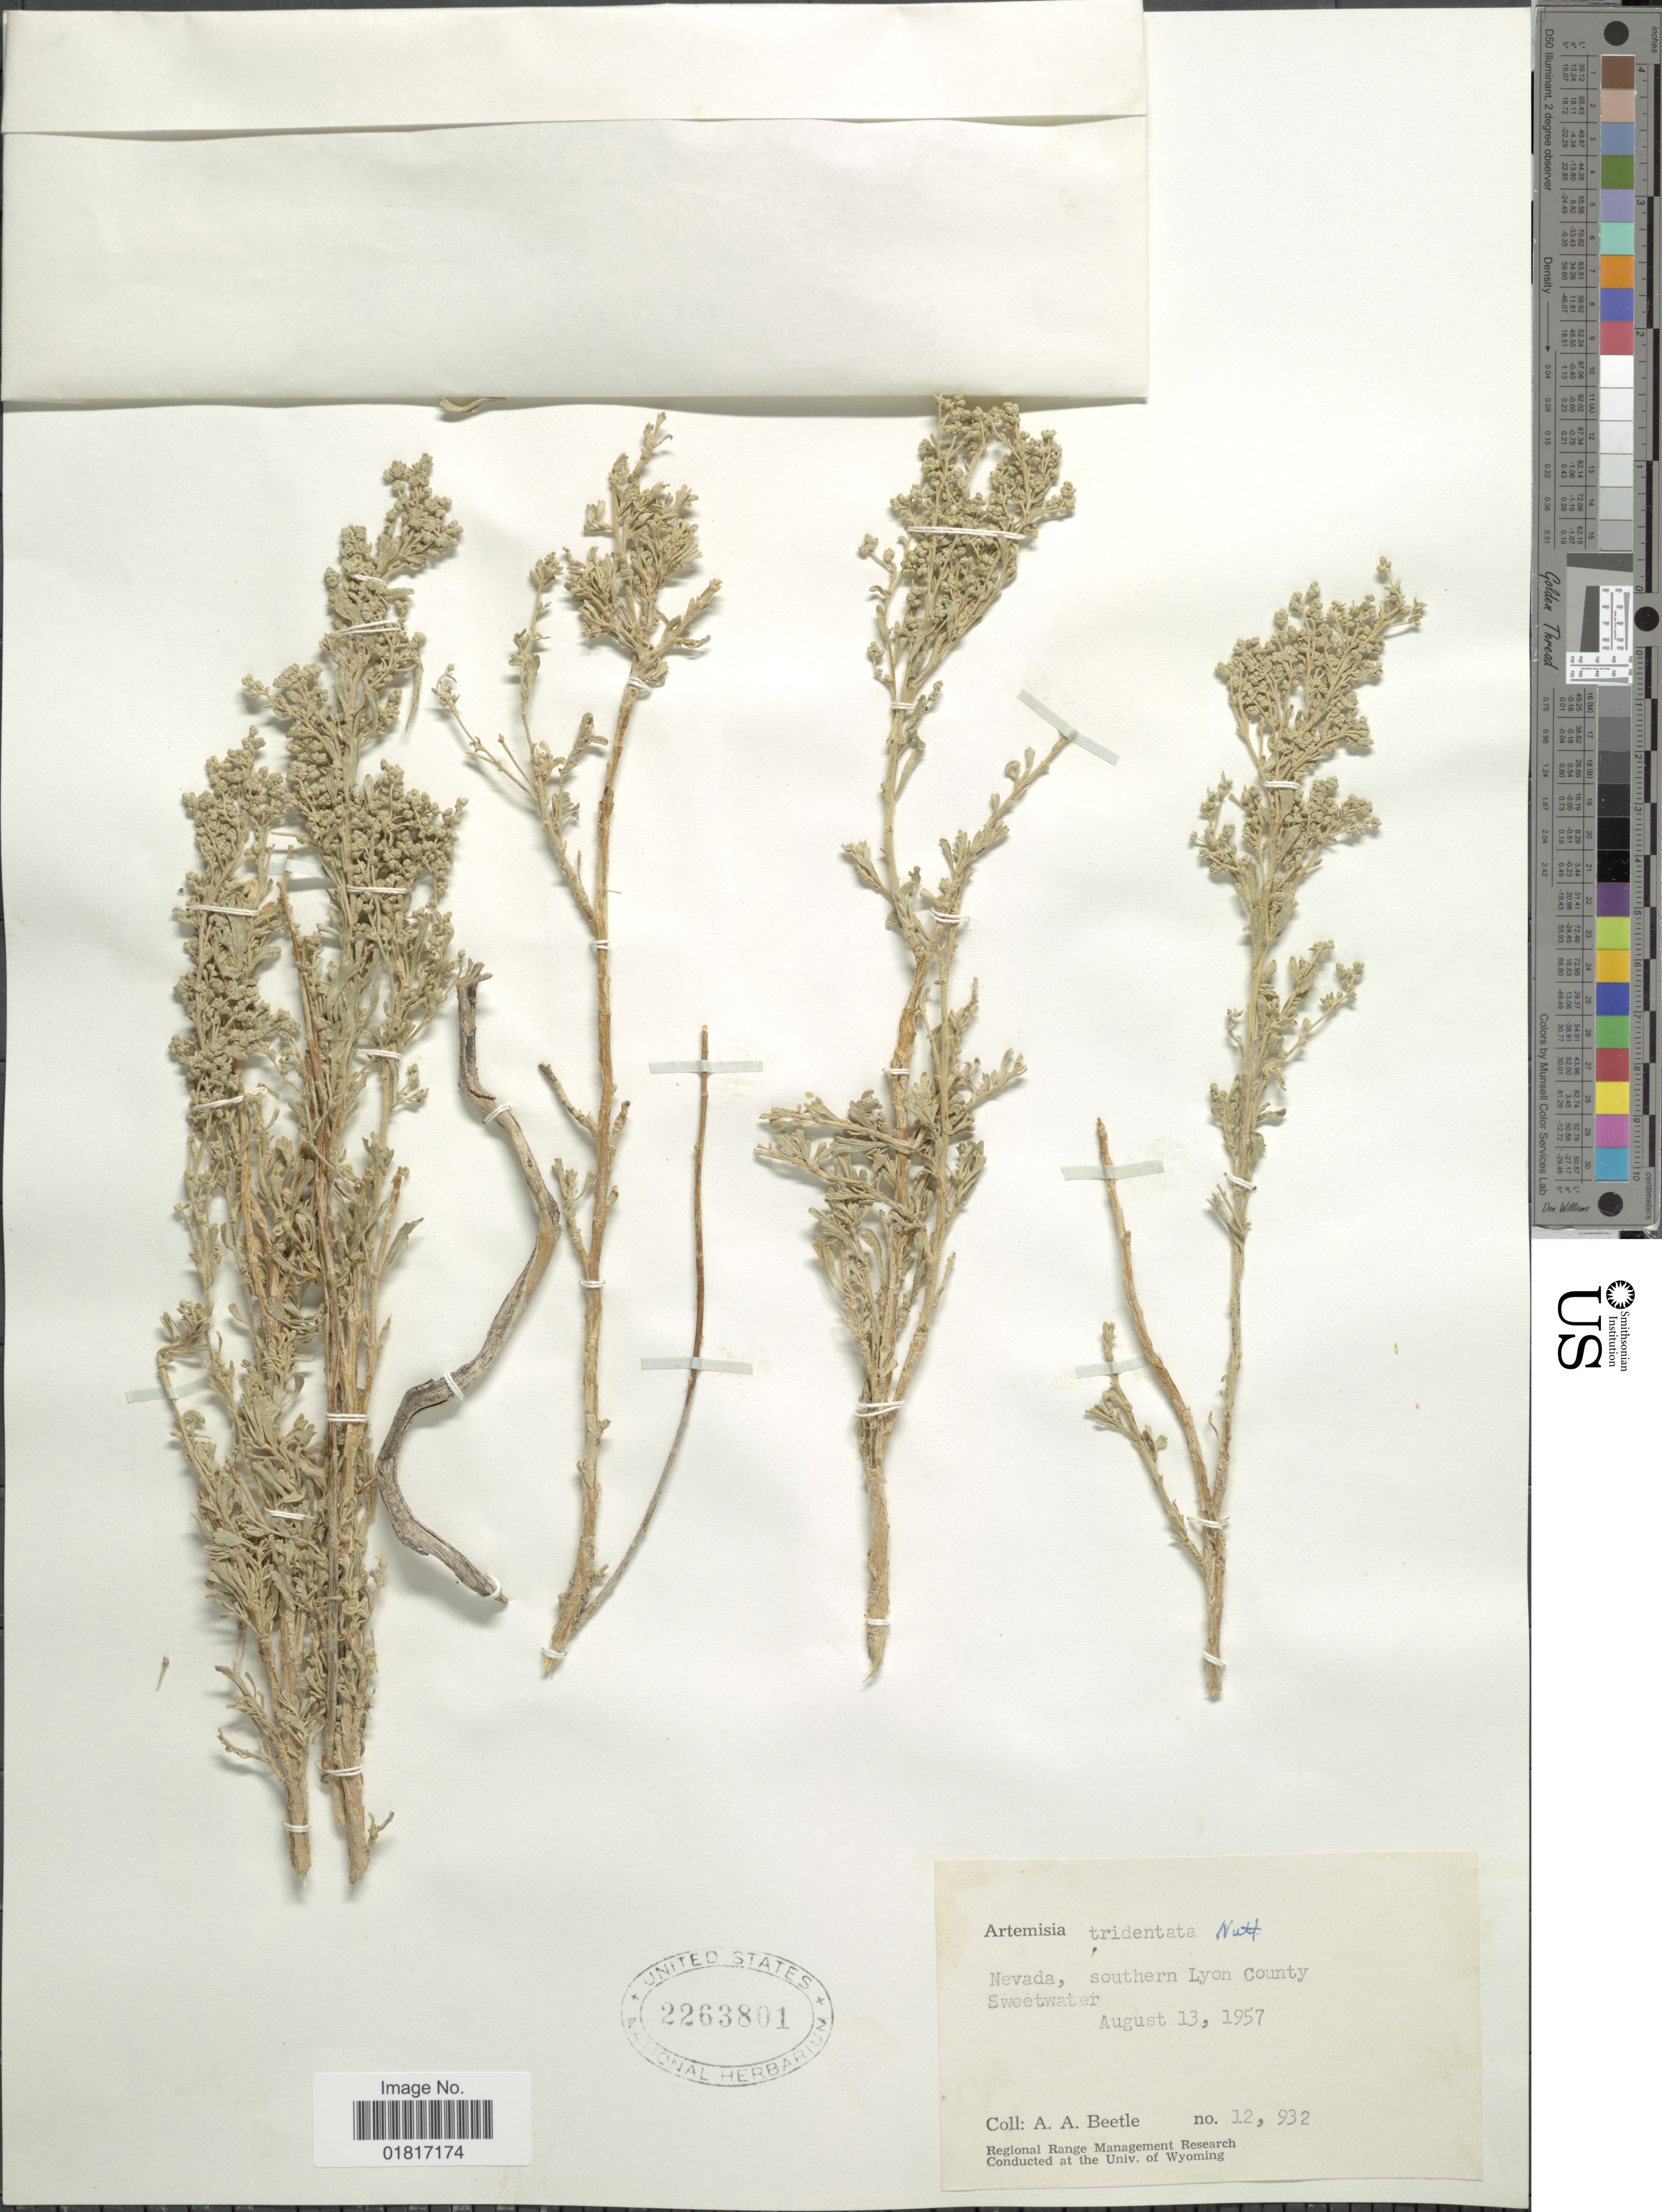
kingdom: Plantae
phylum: Tracheophyta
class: Magnoliopsida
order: Asterales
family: Asteraceae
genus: Artemisia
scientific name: Artemisia tridentata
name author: Nutt.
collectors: A. A. Beetle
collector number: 12932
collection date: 1957-08-13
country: United States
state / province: Nevada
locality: Southern Lyon County Sweetwater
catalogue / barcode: US 2263801